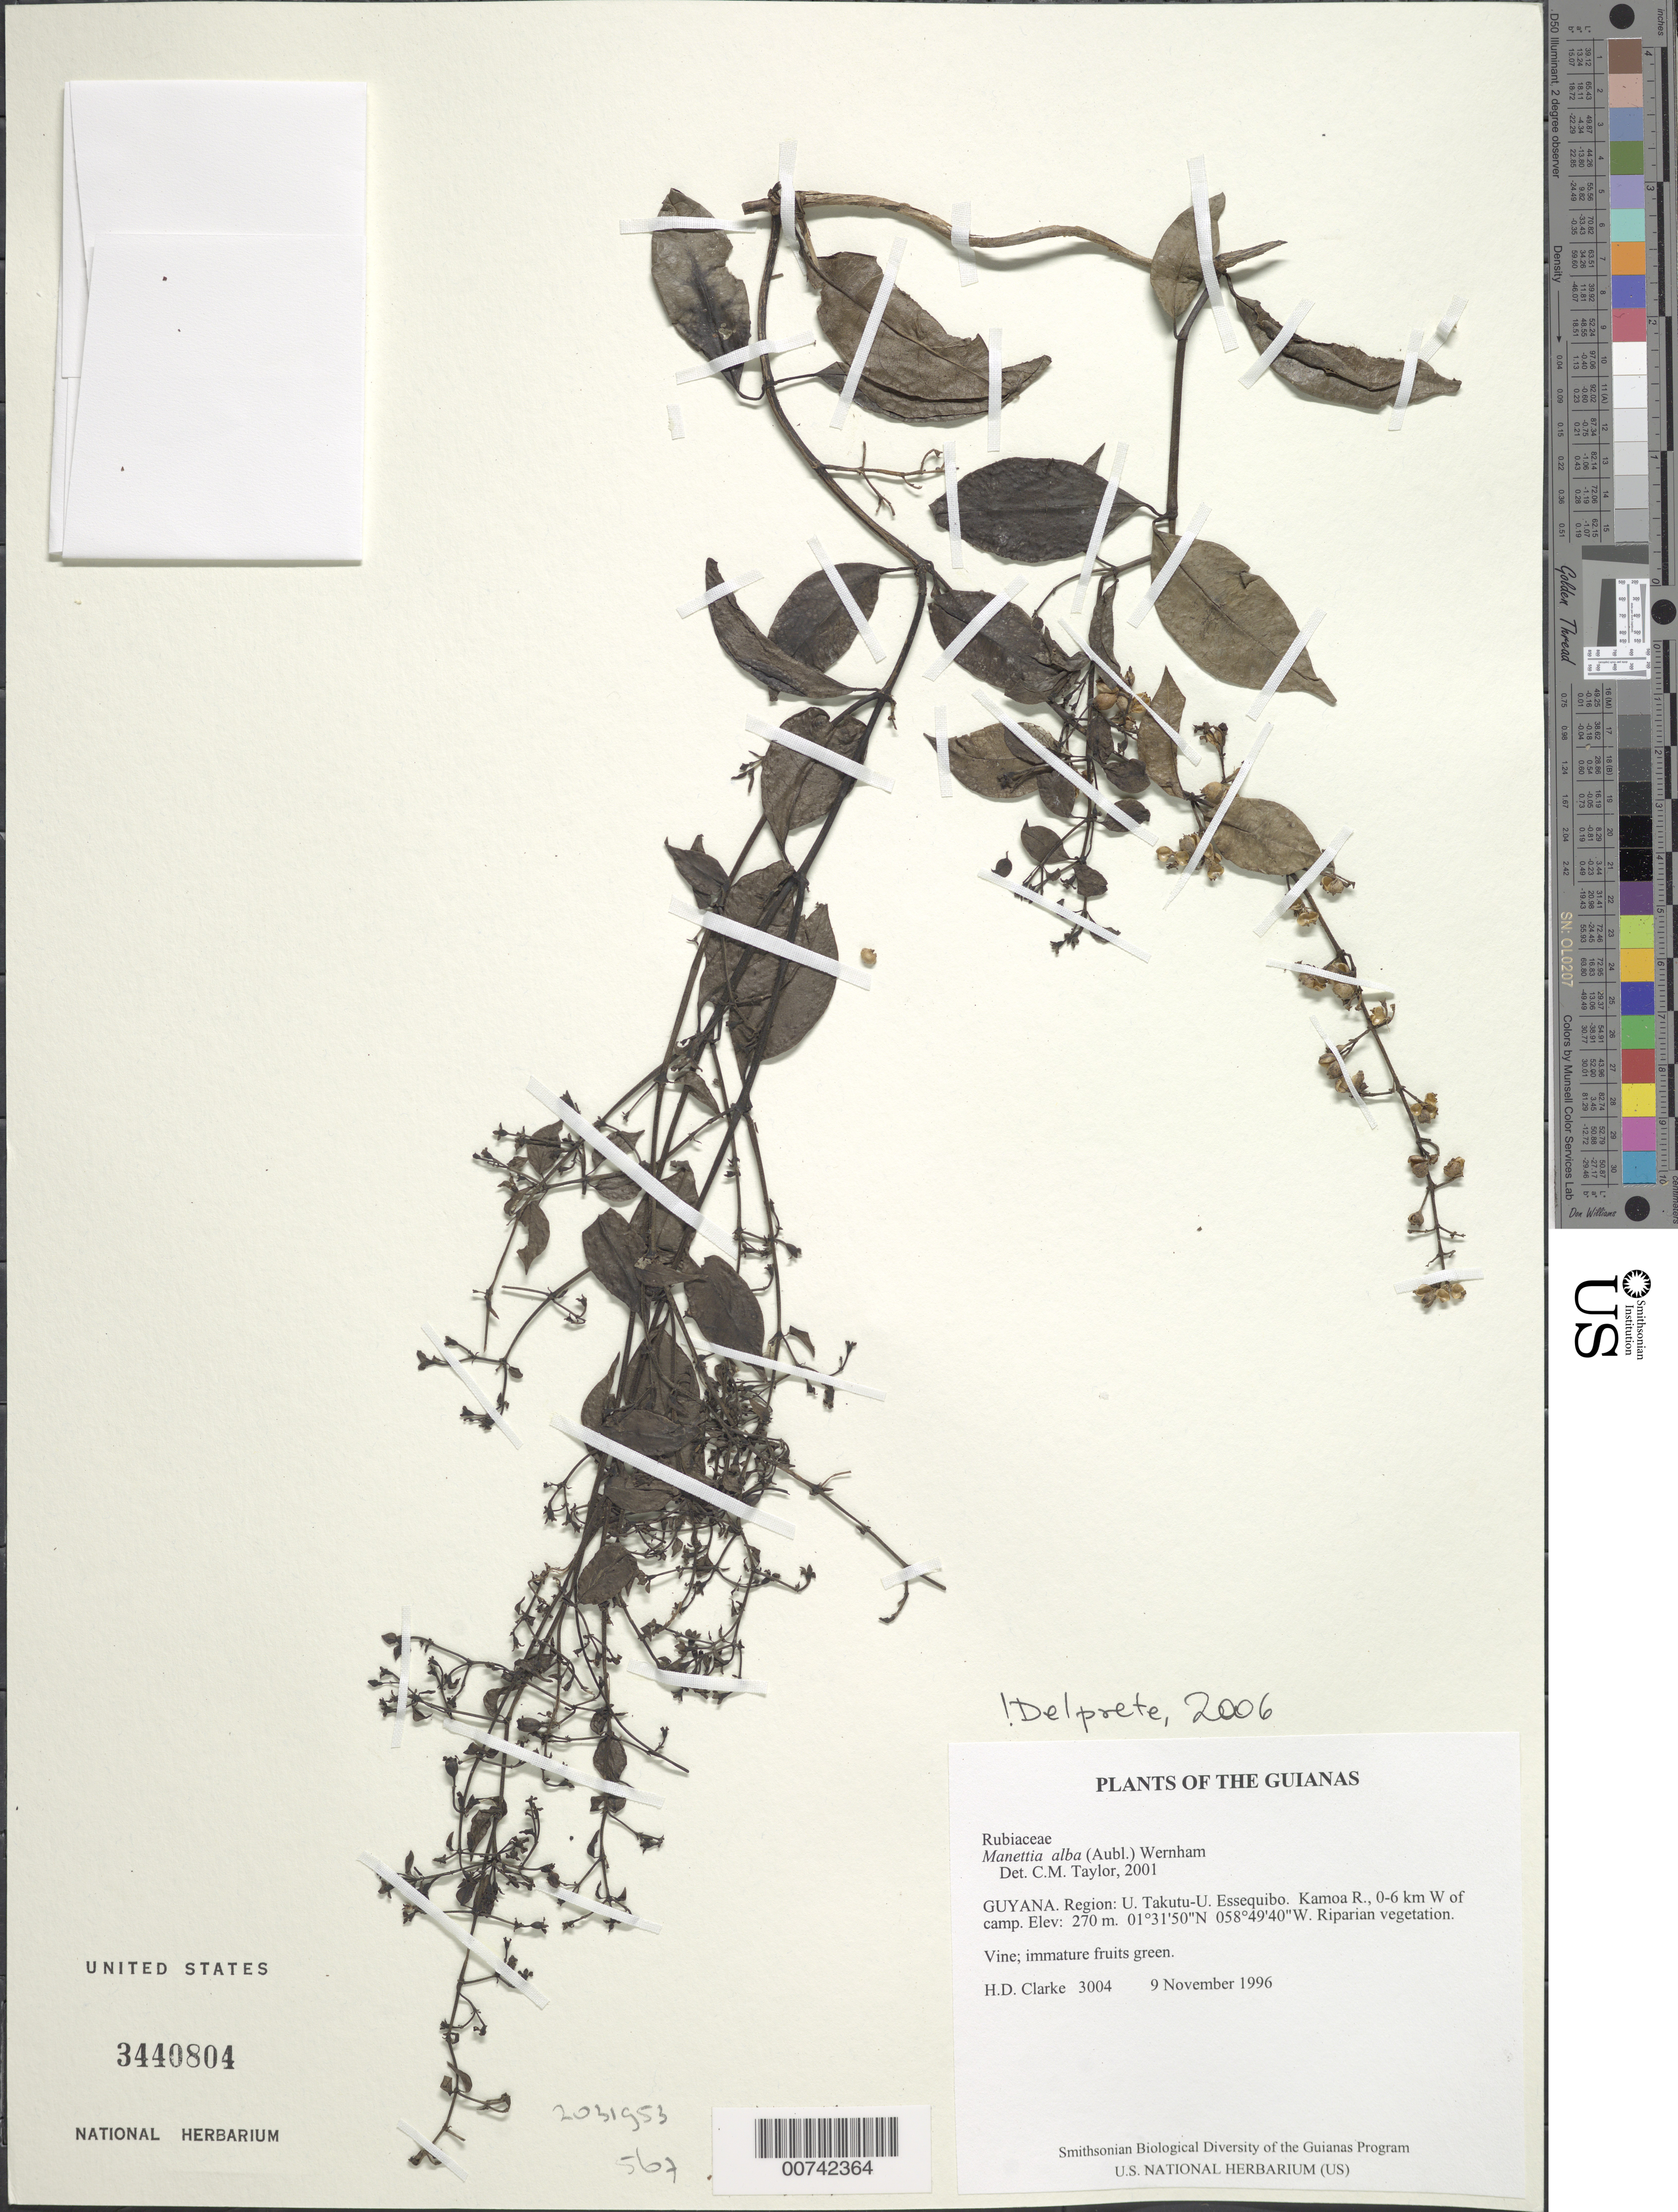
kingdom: Plantae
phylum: Tracheophyta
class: Magnoliopsida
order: Gentianales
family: Rubiaceae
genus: Manettia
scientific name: Manettia alba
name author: (Aubl.) Wernham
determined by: Delprete, P. G., Herb. de Guyane Cay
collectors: H. D. Clarke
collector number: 3004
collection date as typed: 9 November 1996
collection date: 1996-11-09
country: Guyana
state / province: U. Takutu-U. Essequibo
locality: Kamoa R., 0-6 km W of camp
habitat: Riparian vegetation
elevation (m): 270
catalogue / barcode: US 3440804